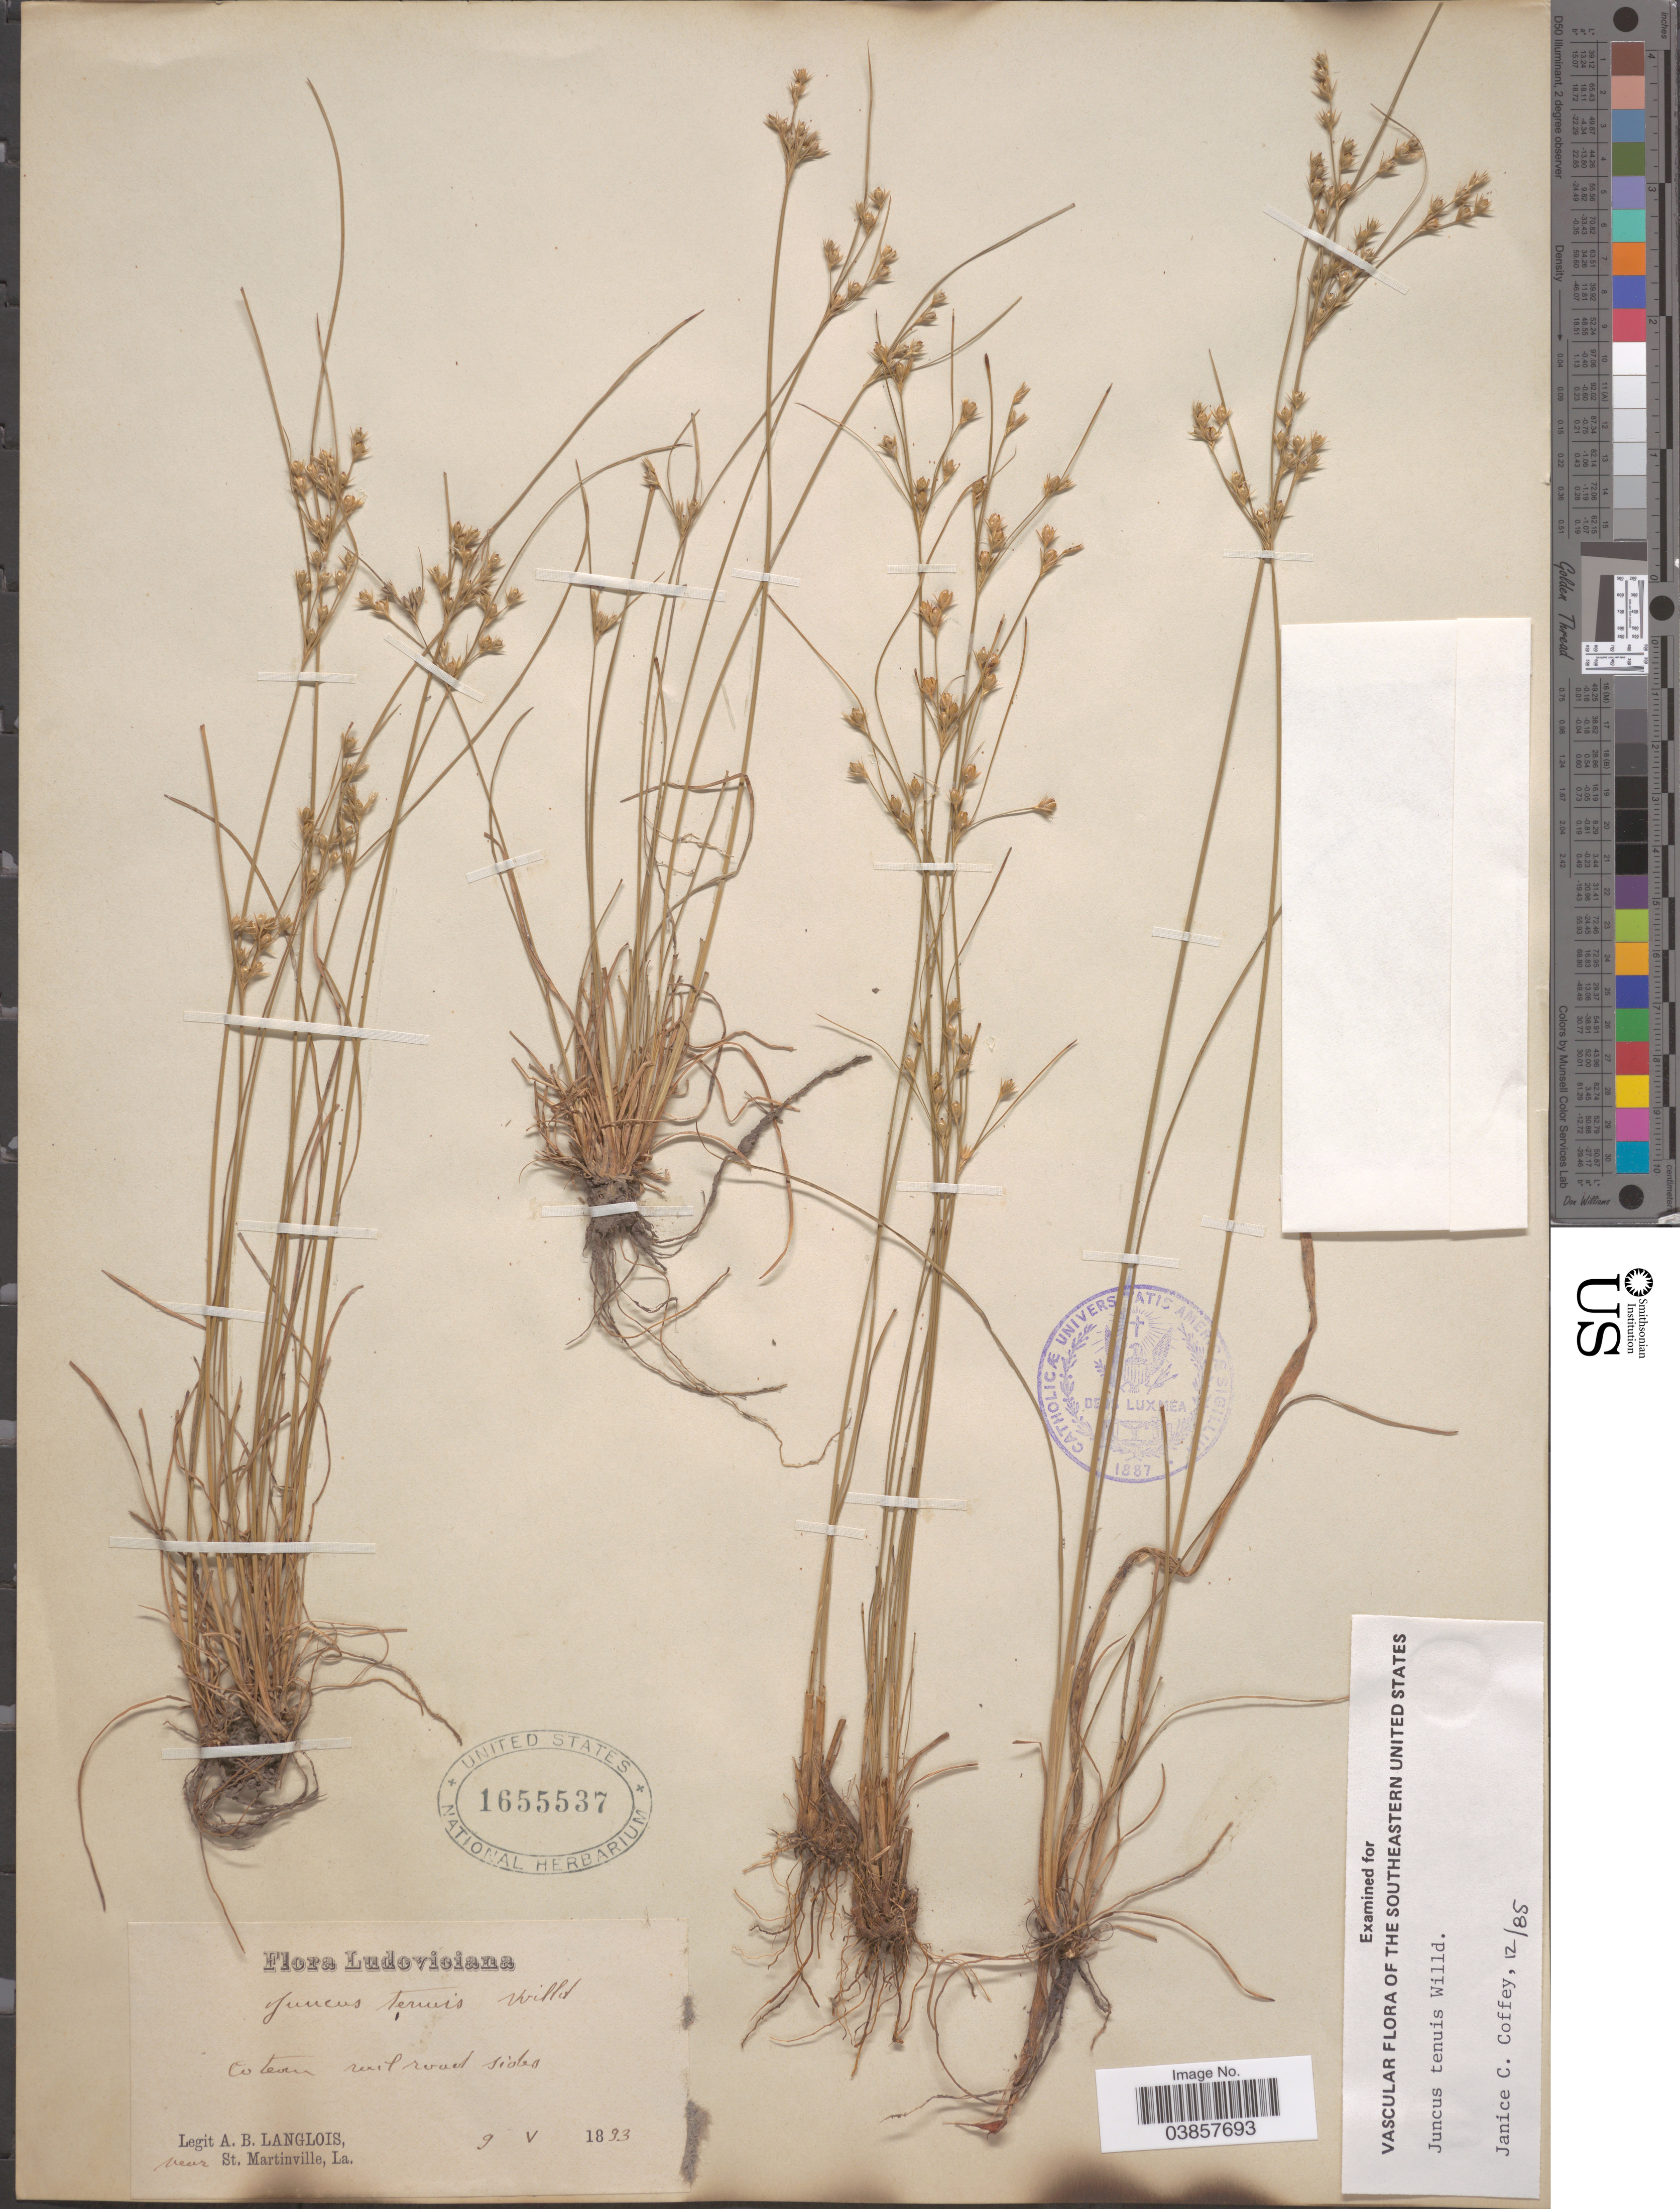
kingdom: Plantae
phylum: Tracheophyta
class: Liliopsida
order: Poales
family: Juncaceae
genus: Juncus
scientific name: Juncus tenuis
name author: Willd.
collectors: A. Langlois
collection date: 1893-05-09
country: United States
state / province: Louisiana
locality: Ludoviciana. Coteau railroad sides near St. Martinville.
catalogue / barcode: US 1655537